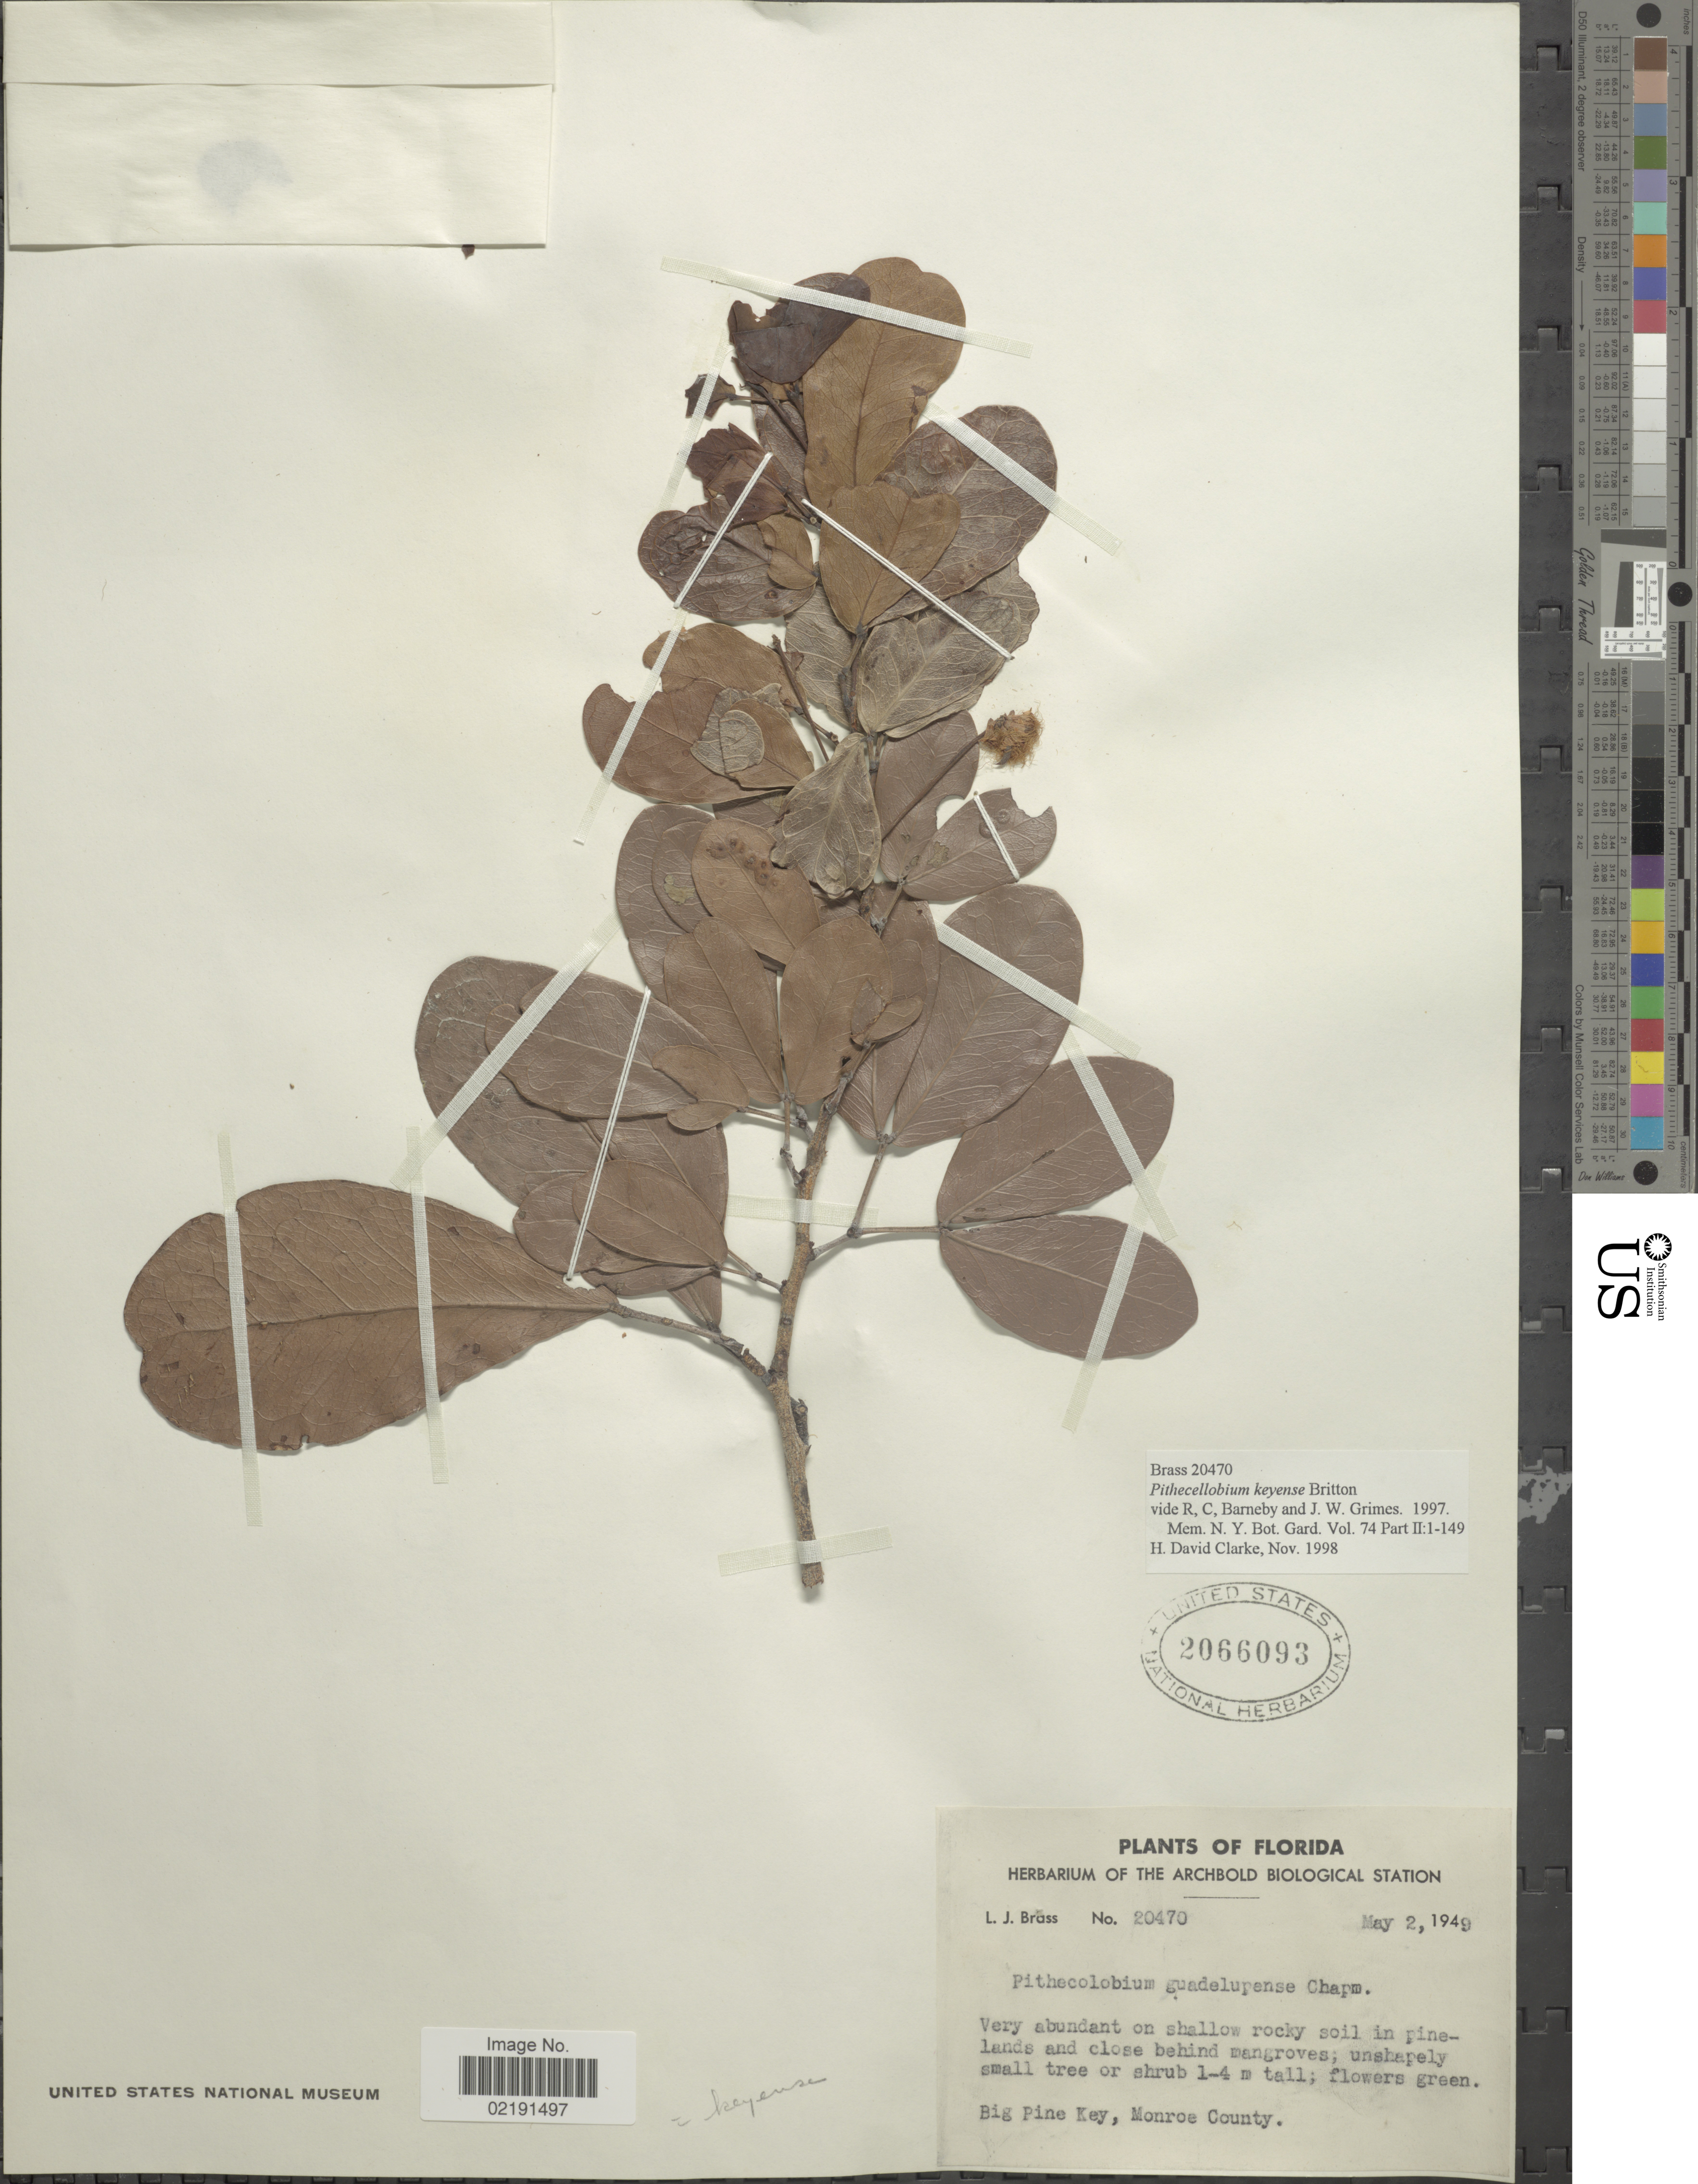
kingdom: Plantae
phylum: Tracheophyta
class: Magnoliopsida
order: Fabales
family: Fabaceae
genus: Pithecellobium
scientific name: Pithecellobium keyense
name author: Britton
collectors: L. J. Brass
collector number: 20470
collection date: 1949-05-02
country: United States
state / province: Florida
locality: Big Pine Key, Monroe County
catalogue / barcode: US 2066093